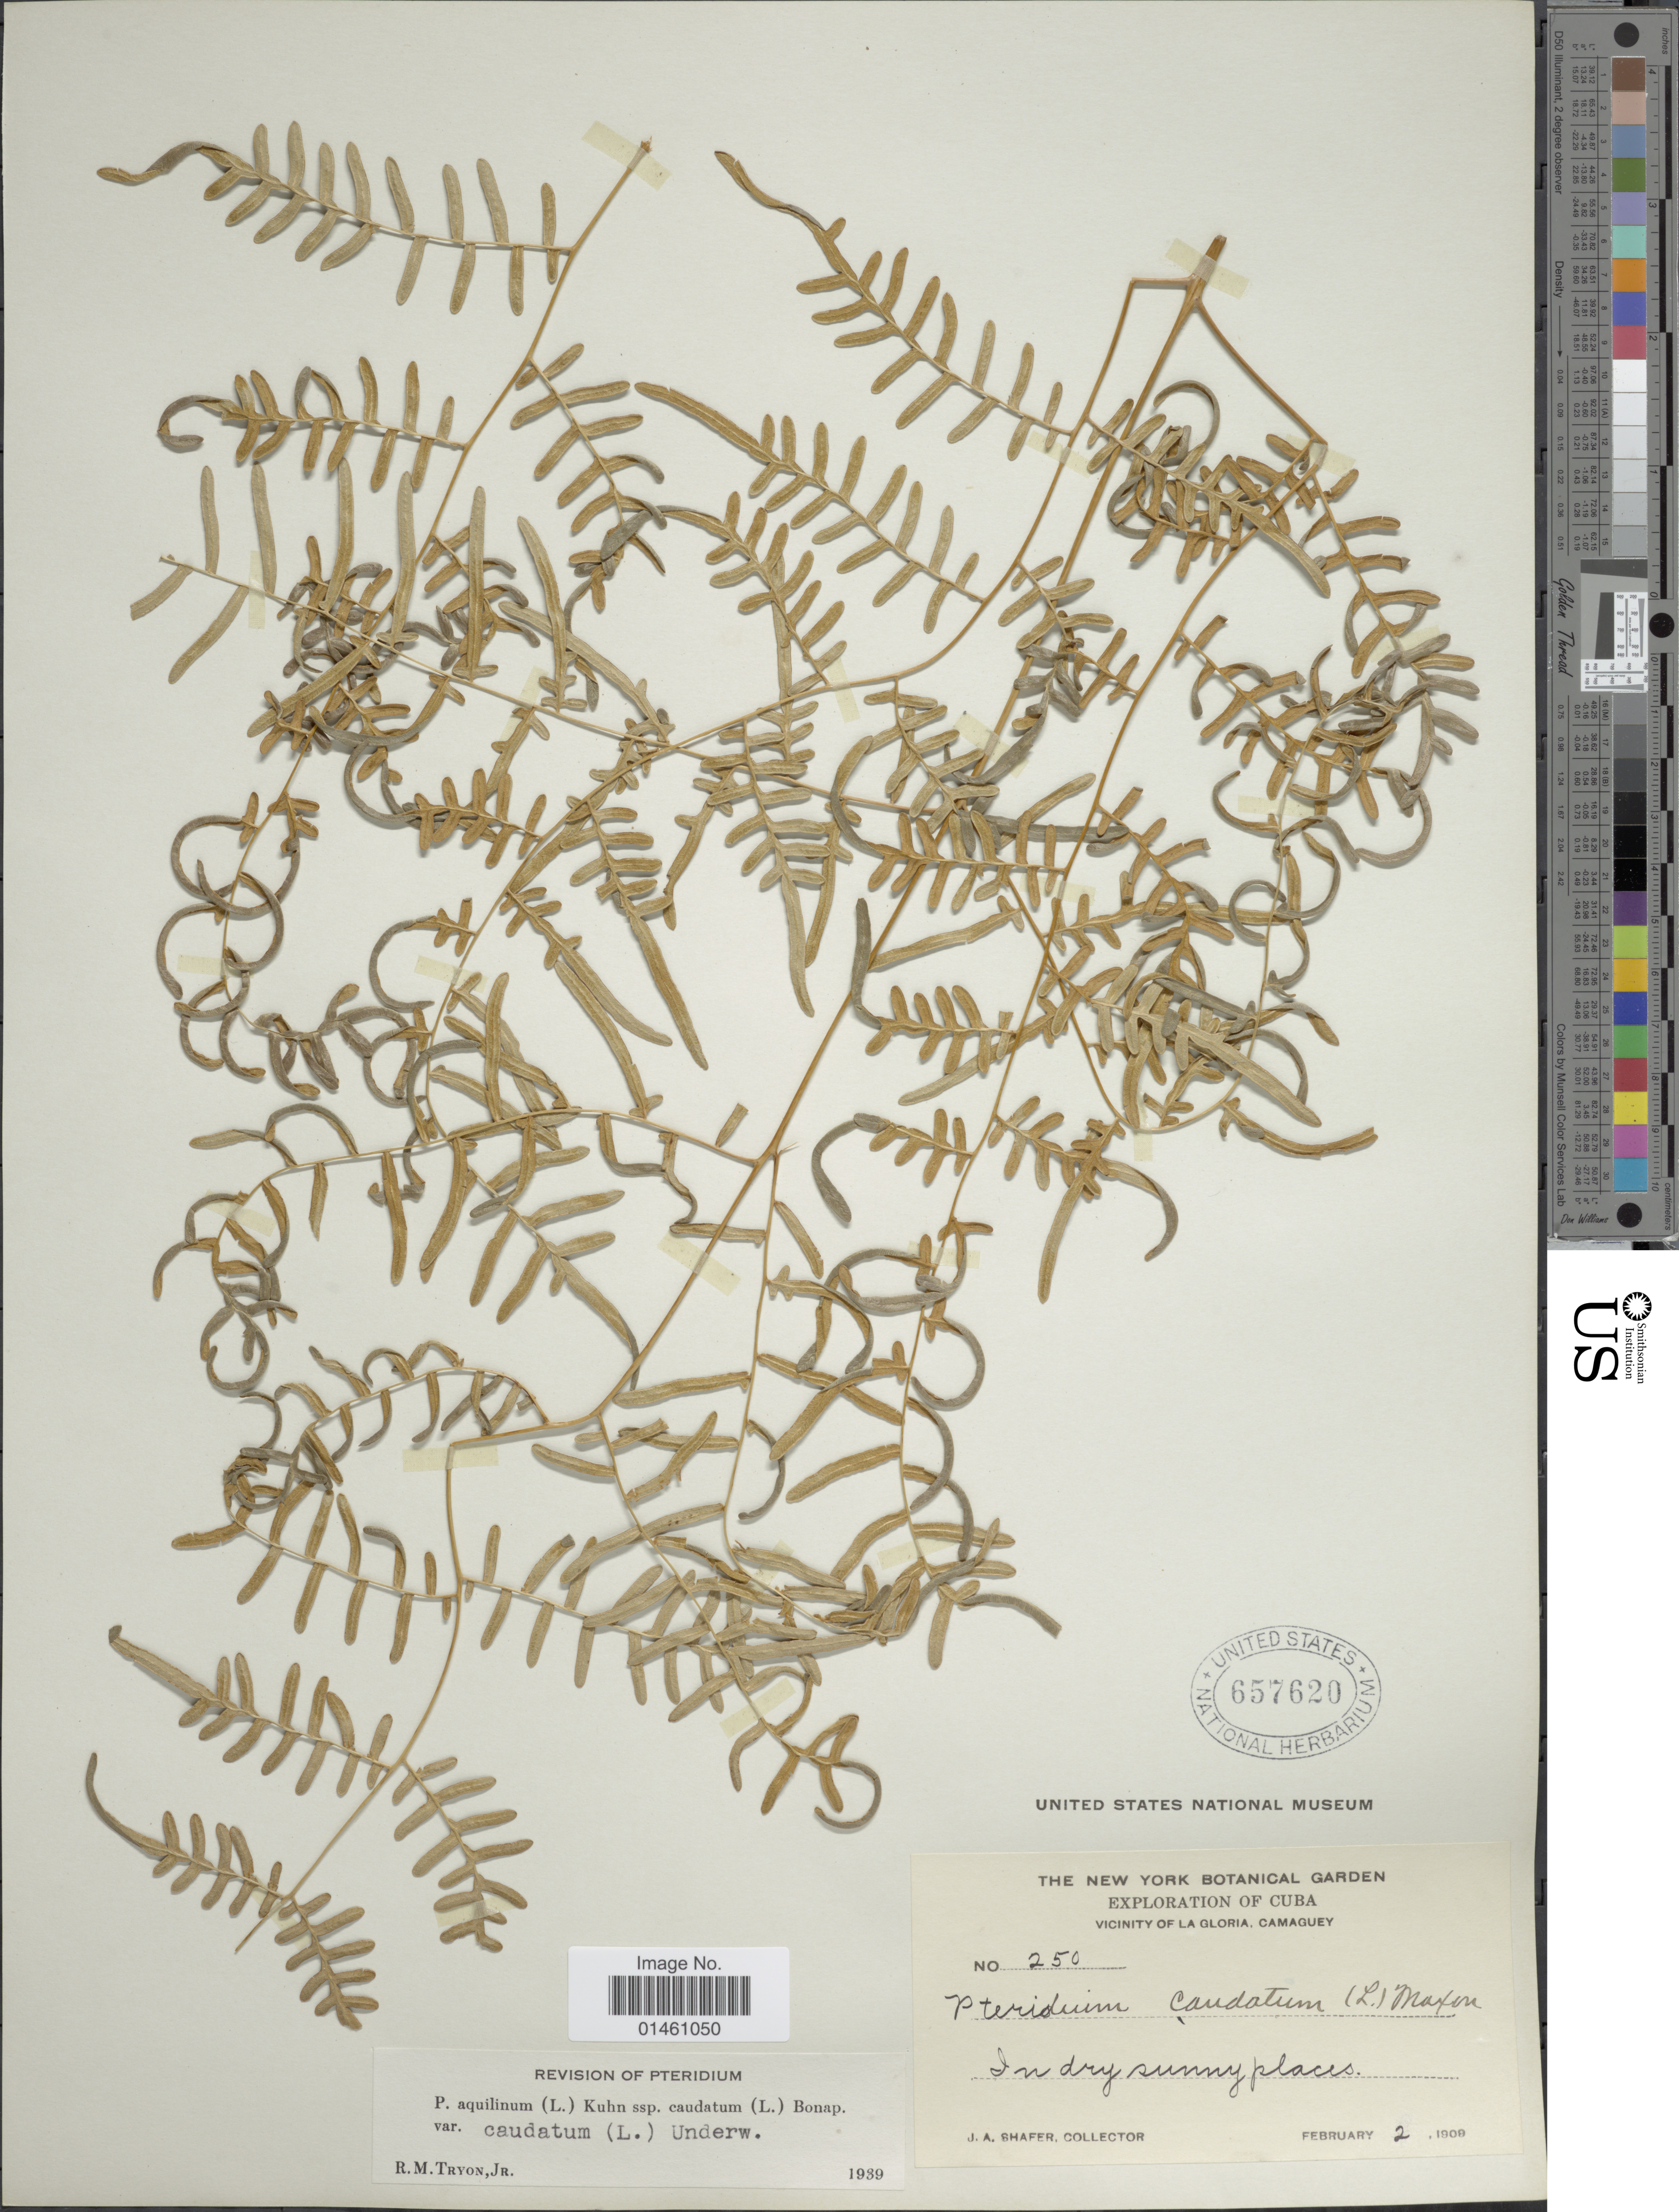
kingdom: Plantae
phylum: Tracheophyta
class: Polypodiopsida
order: Polypodiales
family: Dennstaedtiaceae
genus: Pteridium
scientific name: Pteridium caudatum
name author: (L.) Maxon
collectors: J. A. Shafer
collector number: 250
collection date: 1909-02-02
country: Cuba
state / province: Camagüey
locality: Vicinity of La Gloria, in dry sunny places.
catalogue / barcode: US 657620